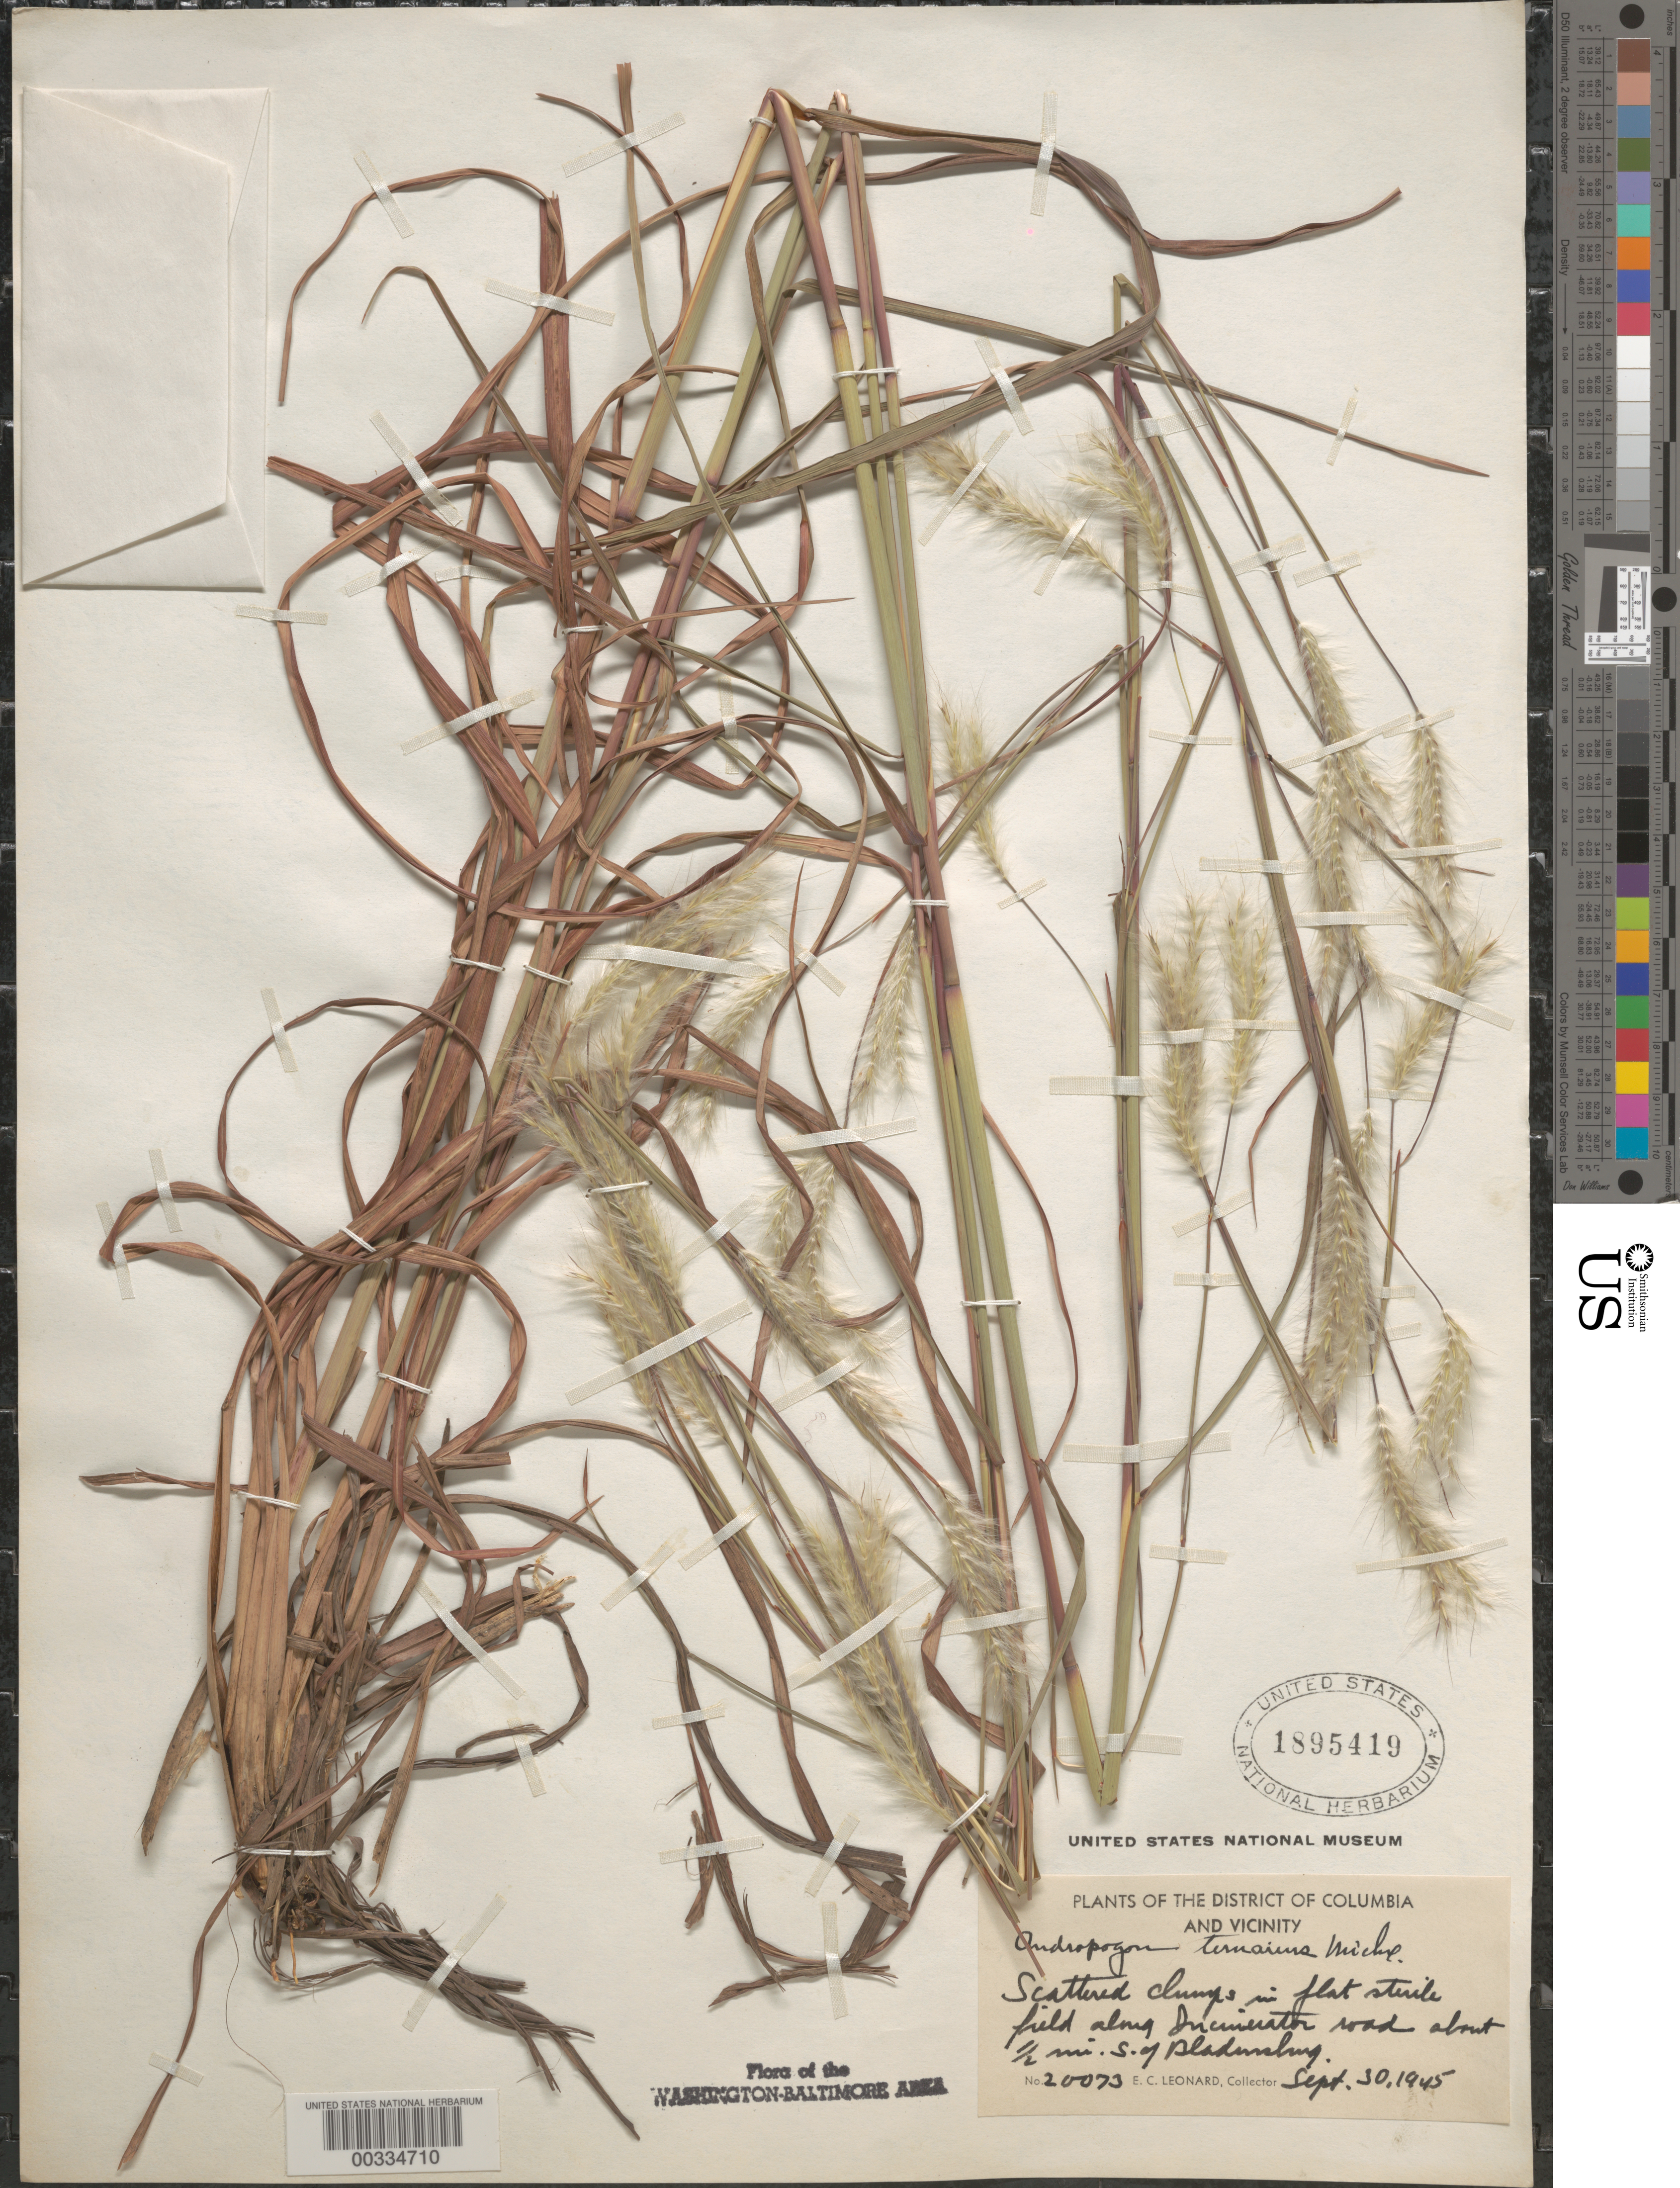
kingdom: Plantae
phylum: Tracheophyta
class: Liliopsida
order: Poales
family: Poaceae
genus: Andropogon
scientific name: Andropogon ternarius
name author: Michx.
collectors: E. C. Leonard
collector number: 20073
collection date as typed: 30 Sep 1945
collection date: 1945-09-30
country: United States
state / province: Maryland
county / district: Prince George's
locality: South of Bladensburg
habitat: In flat sterile field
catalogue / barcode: US 1895419